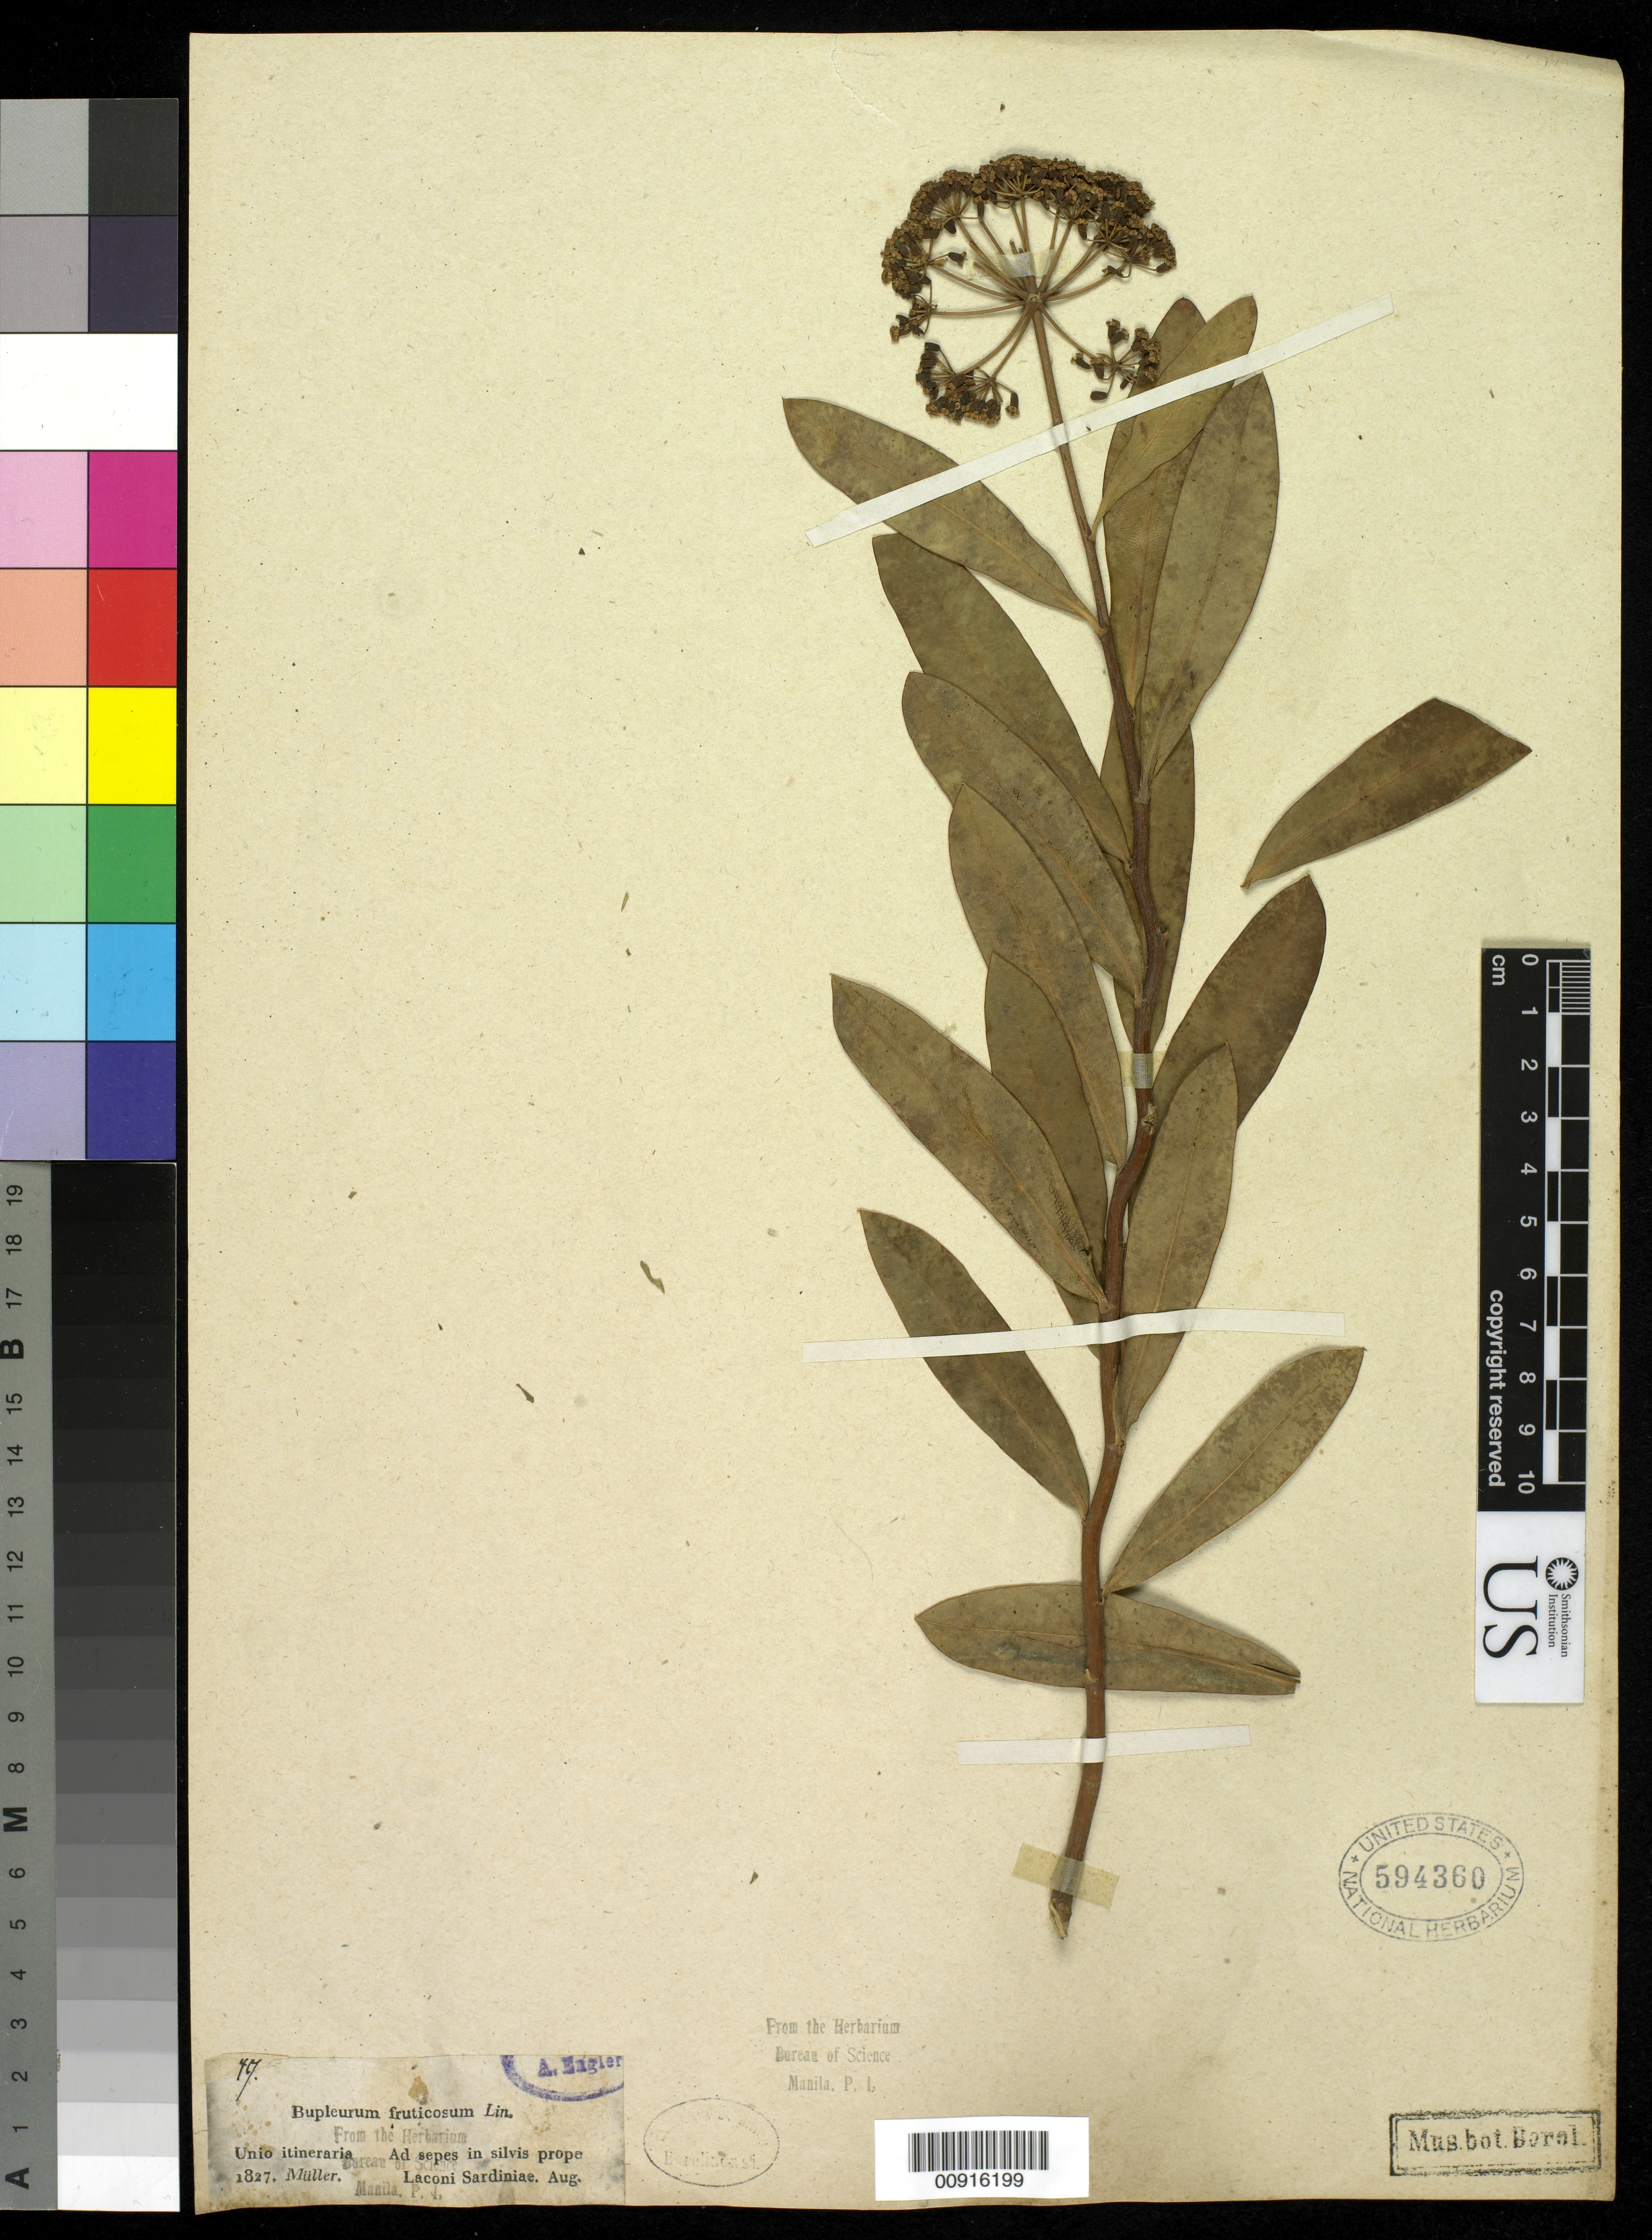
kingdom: Plantae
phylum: Tracheophyta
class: Magnoliopsida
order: Apiales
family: Apiaceae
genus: Bupleurum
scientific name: Bupleurum fruticosum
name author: L.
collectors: -- Müller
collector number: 47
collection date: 1827-08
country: Italy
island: Sardinia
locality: Ad sepes in silvis prope Laconi.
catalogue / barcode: US 594360